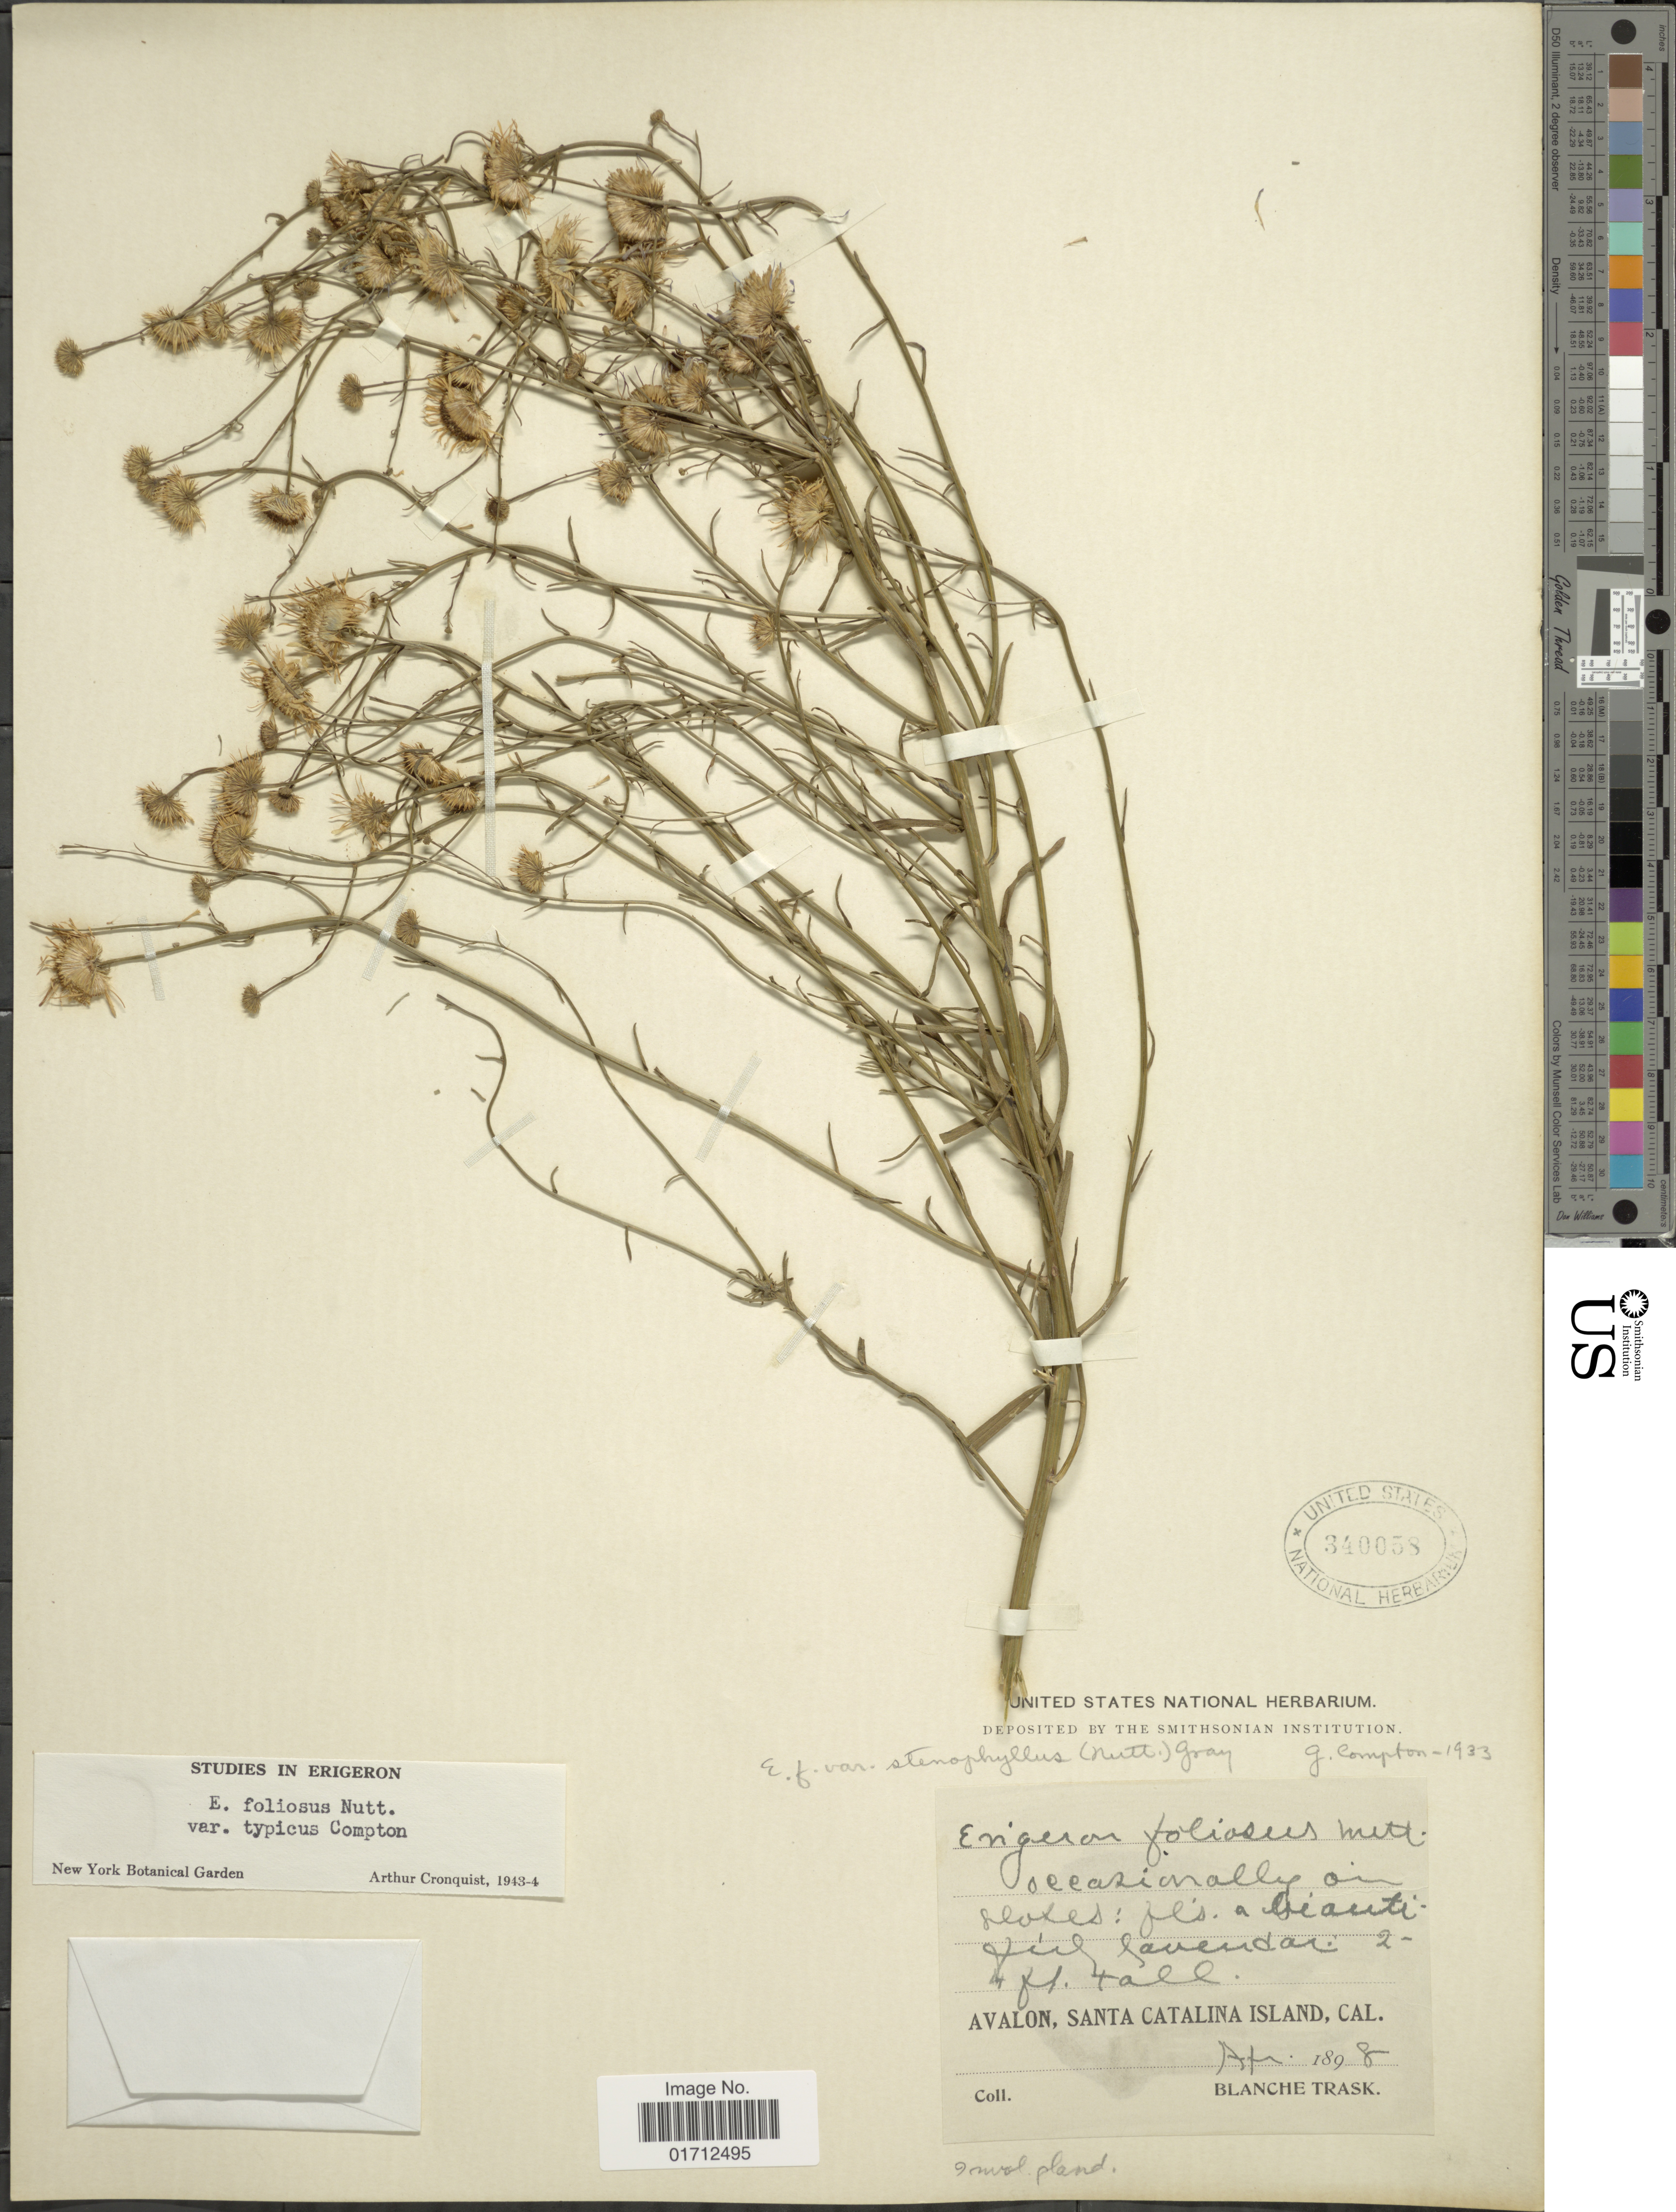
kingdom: Plantae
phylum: Tracheophyta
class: Magnoliopsida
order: Asterales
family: Asteraceae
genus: Erigeron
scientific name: Erigeron foliosus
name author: Nutt.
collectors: B. Trask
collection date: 1898-04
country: United States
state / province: California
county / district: Los Angeles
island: Santa Catalina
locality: Avalon, Santa Catalina Island.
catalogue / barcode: US 340058